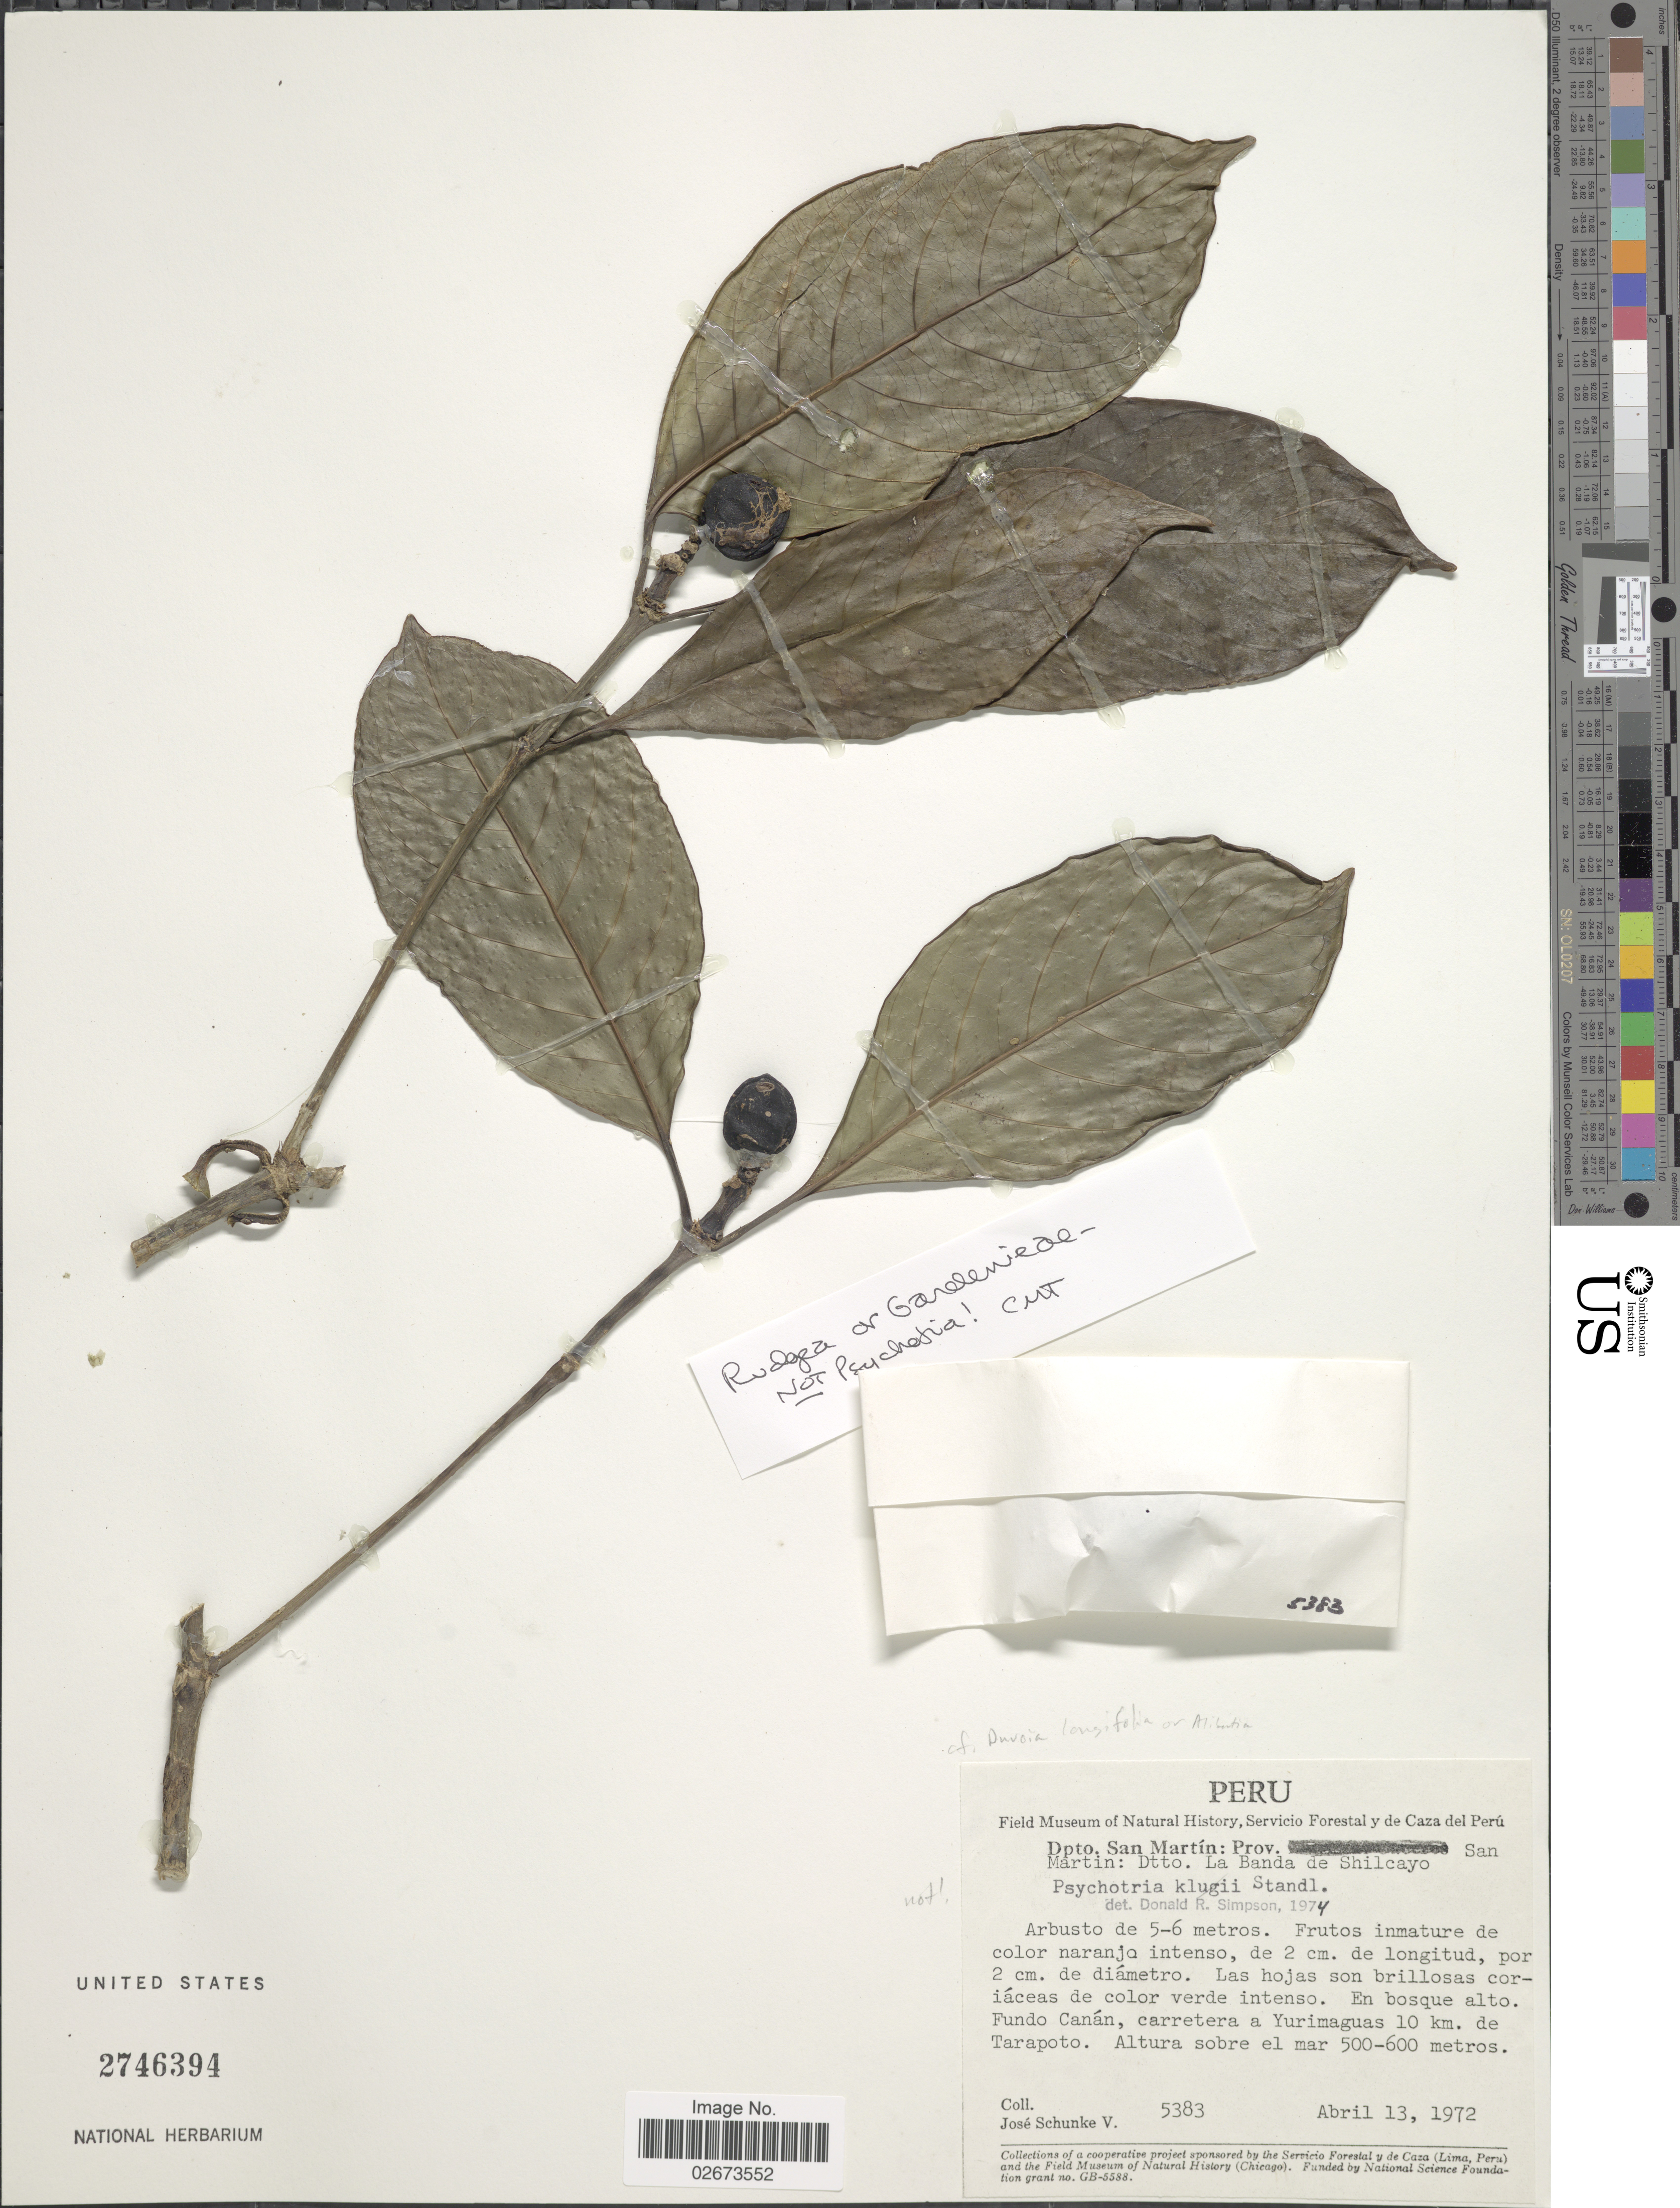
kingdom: Plantae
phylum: Tracheophyta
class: Magnoliopsida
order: Gentianales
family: Rubiaceae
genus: Rudgea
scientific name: Rudgea sp.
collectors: J. Schunke Vigo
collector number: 538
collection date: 1972-04-13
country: Peru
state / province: San Martín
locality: Prov. San Martin, Dtto.: La Banda de Shilcayo, Fundo Canan, carretera a Yurimaguas 10 km de Tarapoto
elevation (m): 500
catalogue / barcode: US 2746394